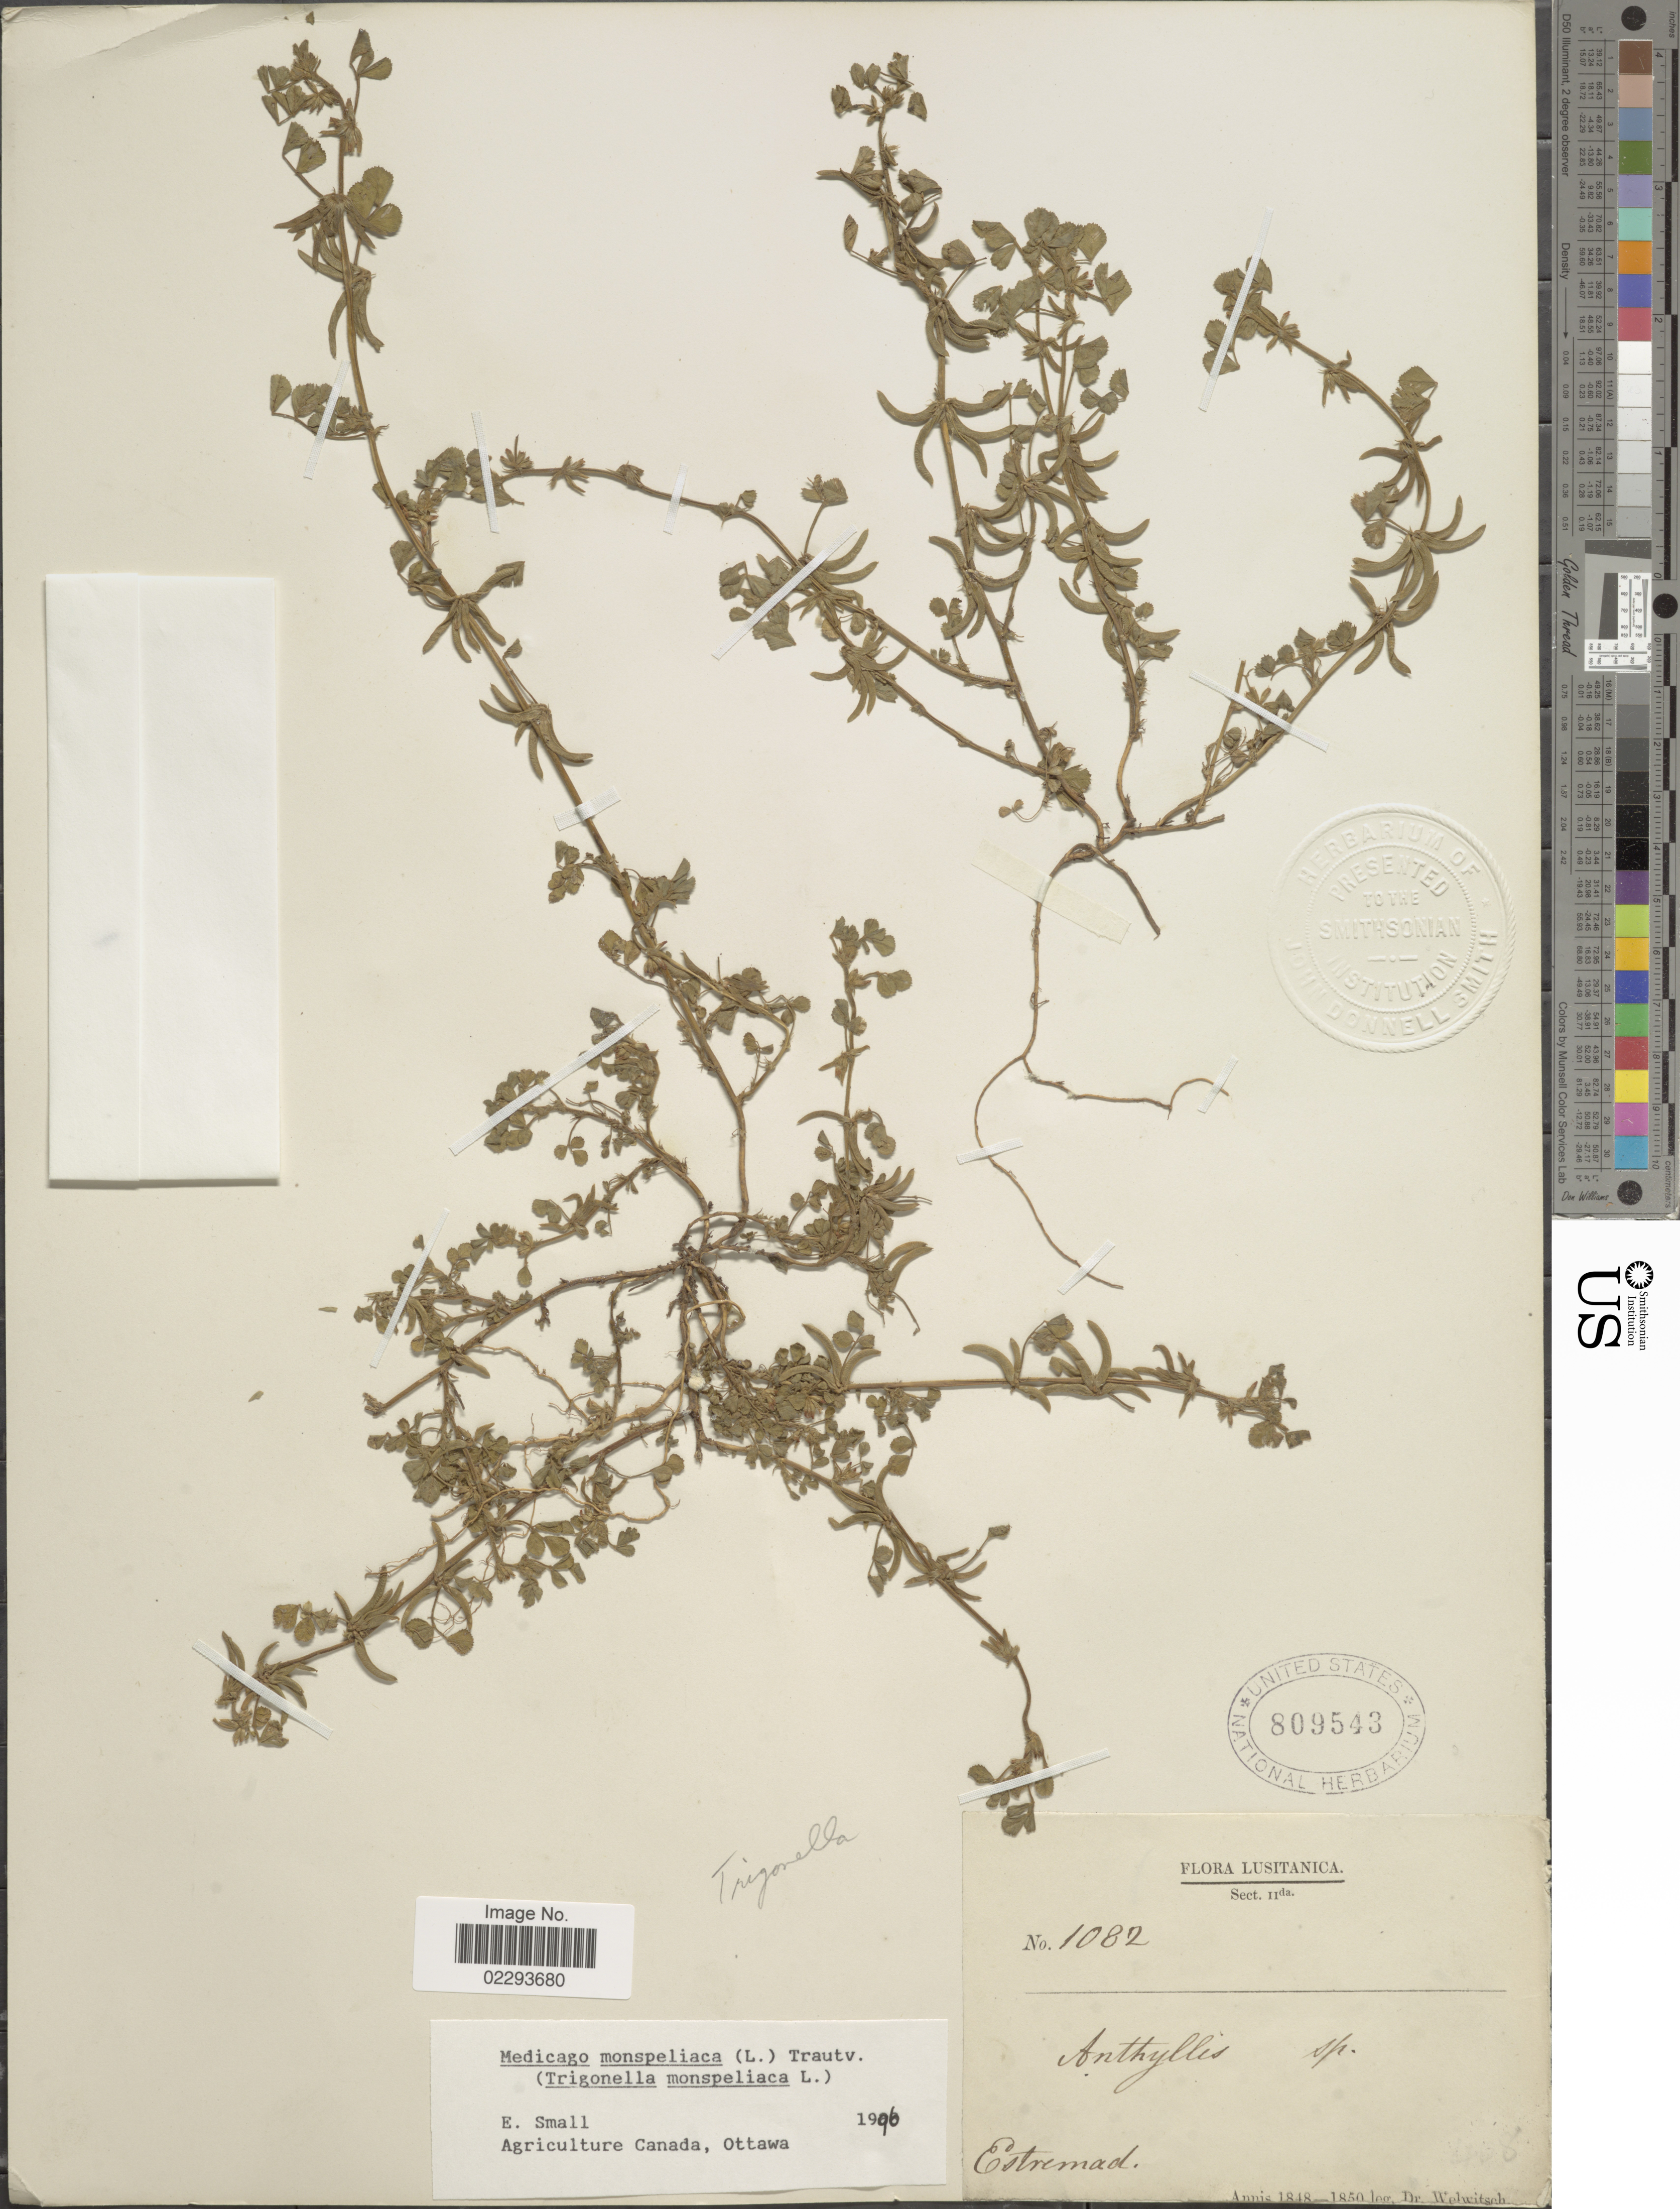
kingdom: Plantae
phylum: Tracheophyta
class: Magnoliopsida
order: Fabales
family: Fabaceae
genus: Medicago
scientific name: Medicago monspeliaca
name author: (L.) Trautv.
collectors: -. Welwitsch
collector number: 1082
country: Portugal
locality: Lusitanica. Estremad.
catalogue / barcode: US 809543